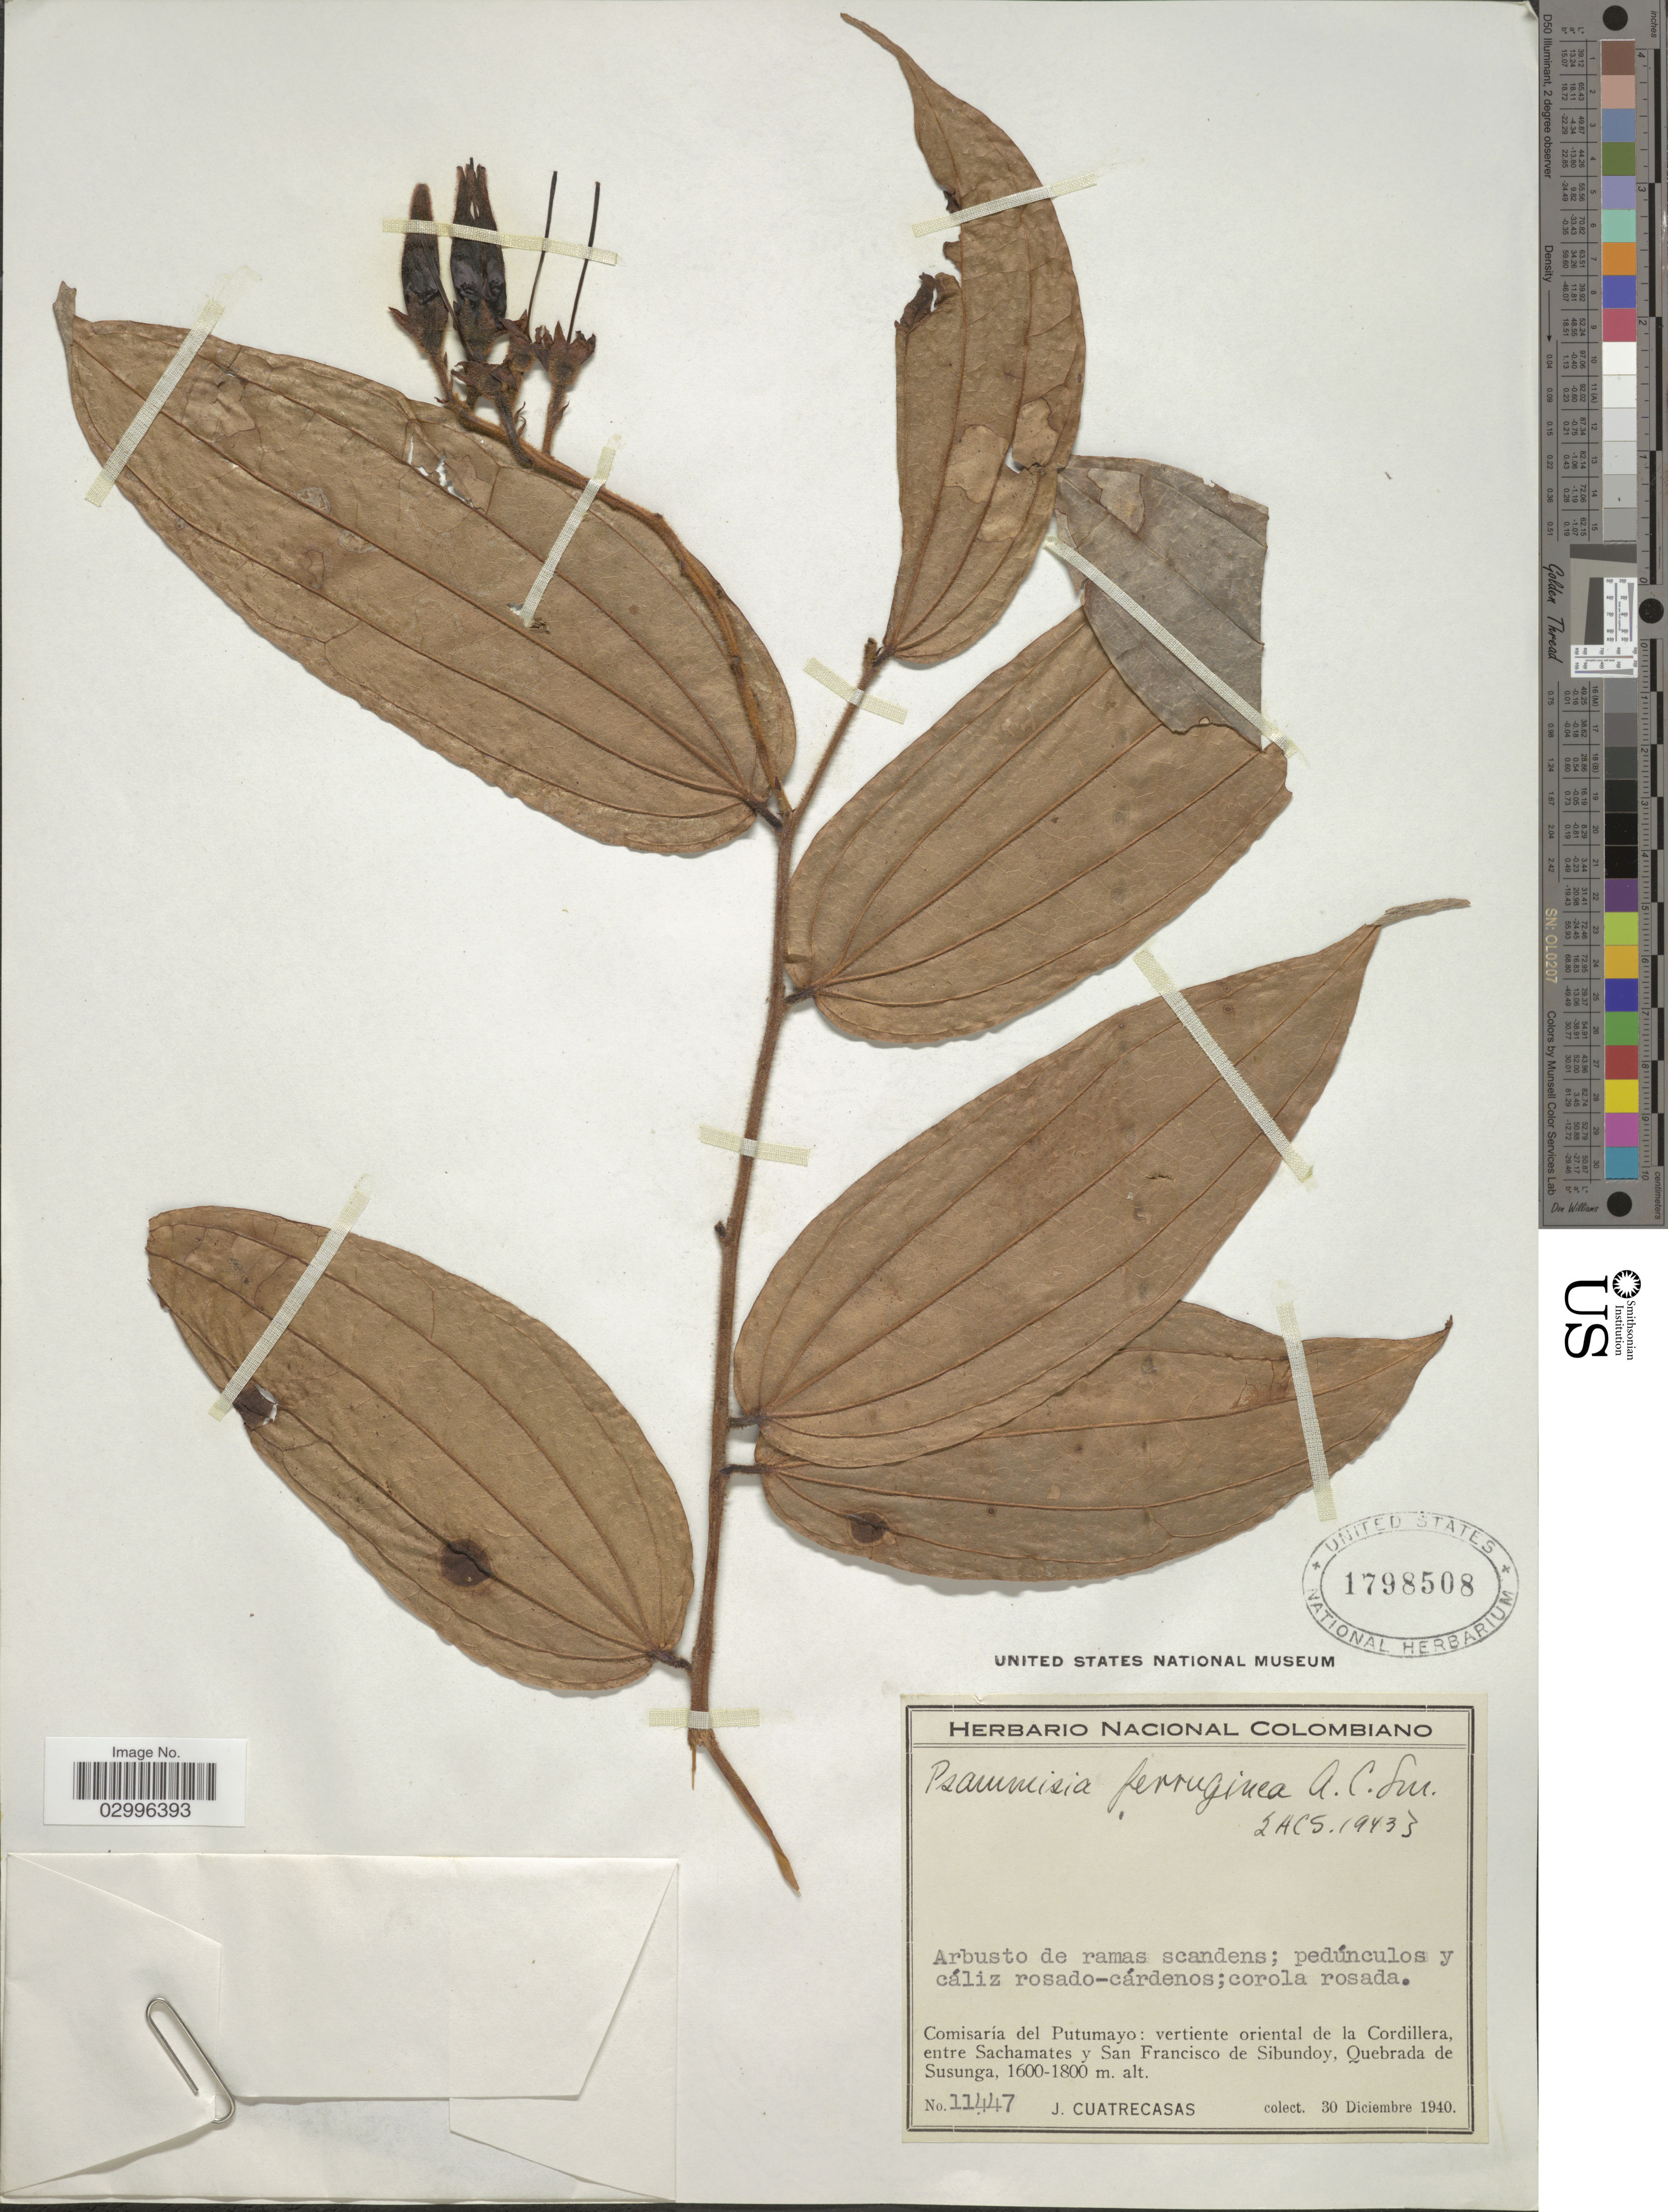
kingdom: Plantae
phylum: Tracheophyta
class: Magnoliopsida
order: Ericales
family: Ericaceae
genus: Psammisia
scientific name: Psammisia ferruginea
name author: A.C. Sm.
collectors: J. Cuatrecasas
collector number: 11447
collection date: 1940-12-30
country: Colombia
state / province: Putumayo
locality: Comisaría el Putumayo: vertiente oriental de la Cordillera, entre Sachamates y San Francisco de Sibundoy, Quebrada de Susunga.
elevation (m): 1600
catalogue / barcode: US 1898508